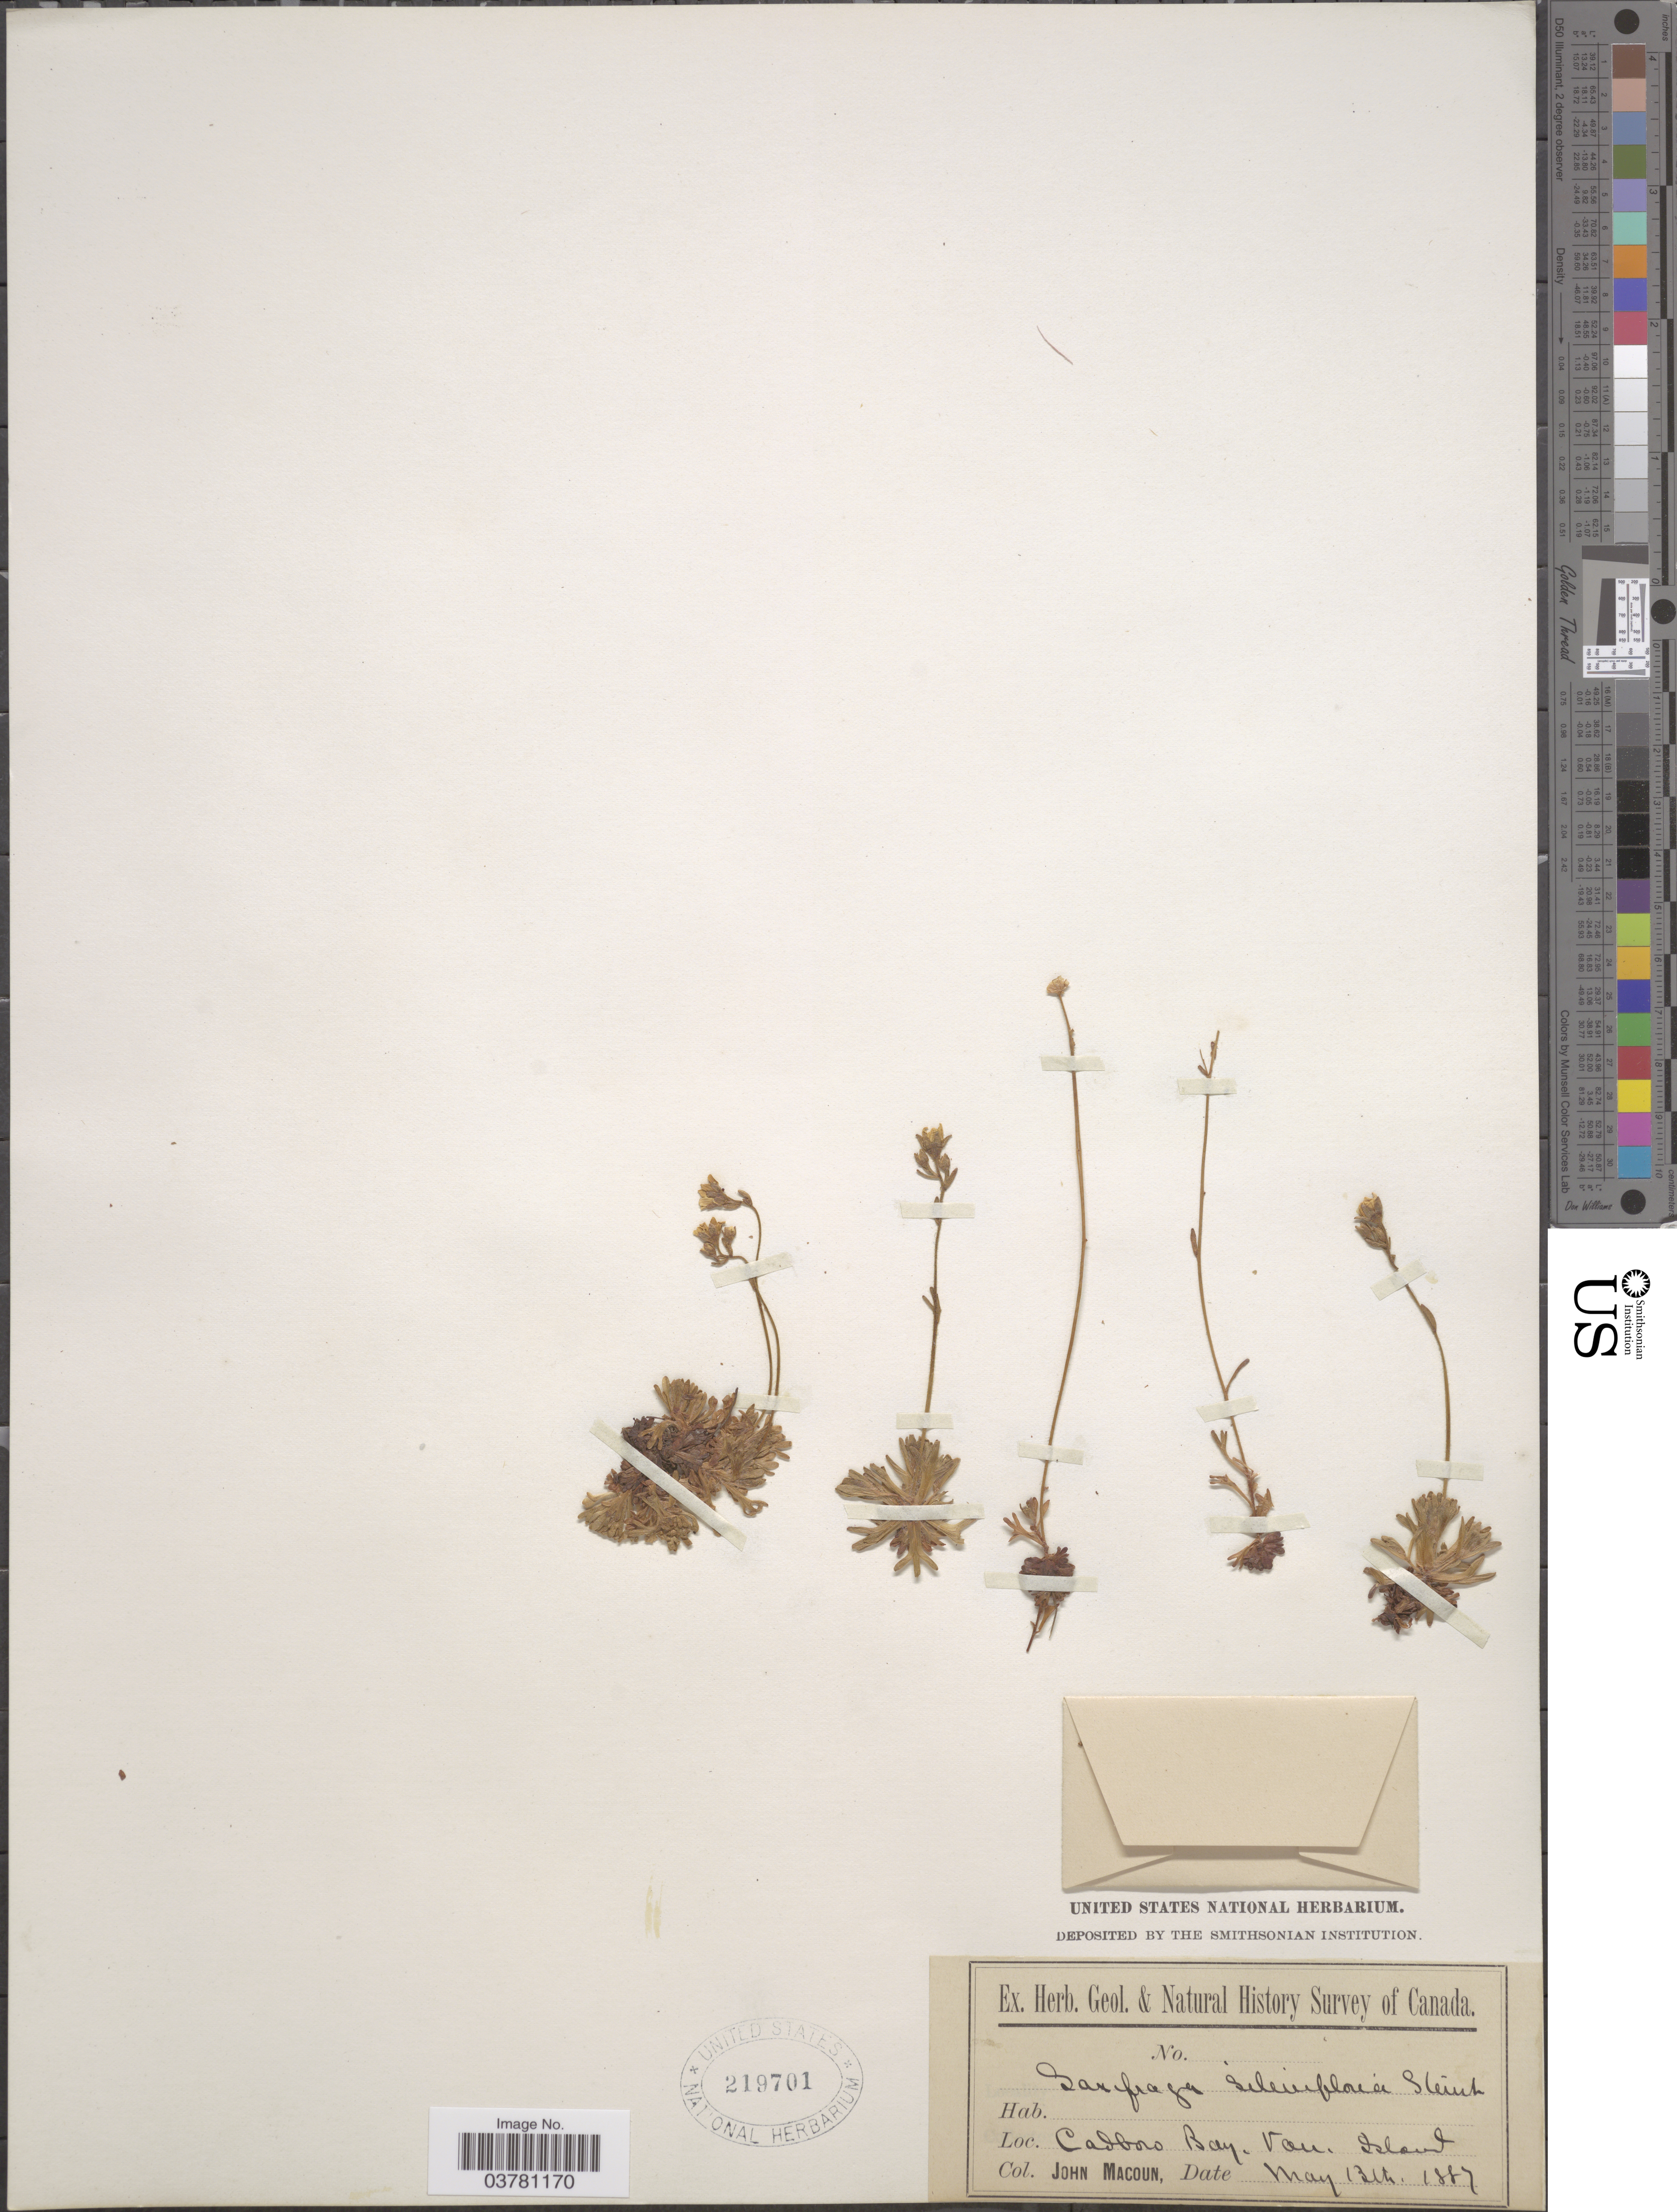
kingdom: Plantae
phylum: Tracheophyta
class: Magnoliopsida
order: Saxifragales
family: Saxifragaceae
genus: Saxifraga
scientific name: Saxifraga sileniflora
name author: Sternb. ex Cham.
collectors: J. Macoun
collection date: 1887-05-13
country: Canada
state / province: British Columbia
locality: Geol. & Natural History Survey of Canada. Cadboro Bay, Van. Island.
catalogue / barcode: US 219701